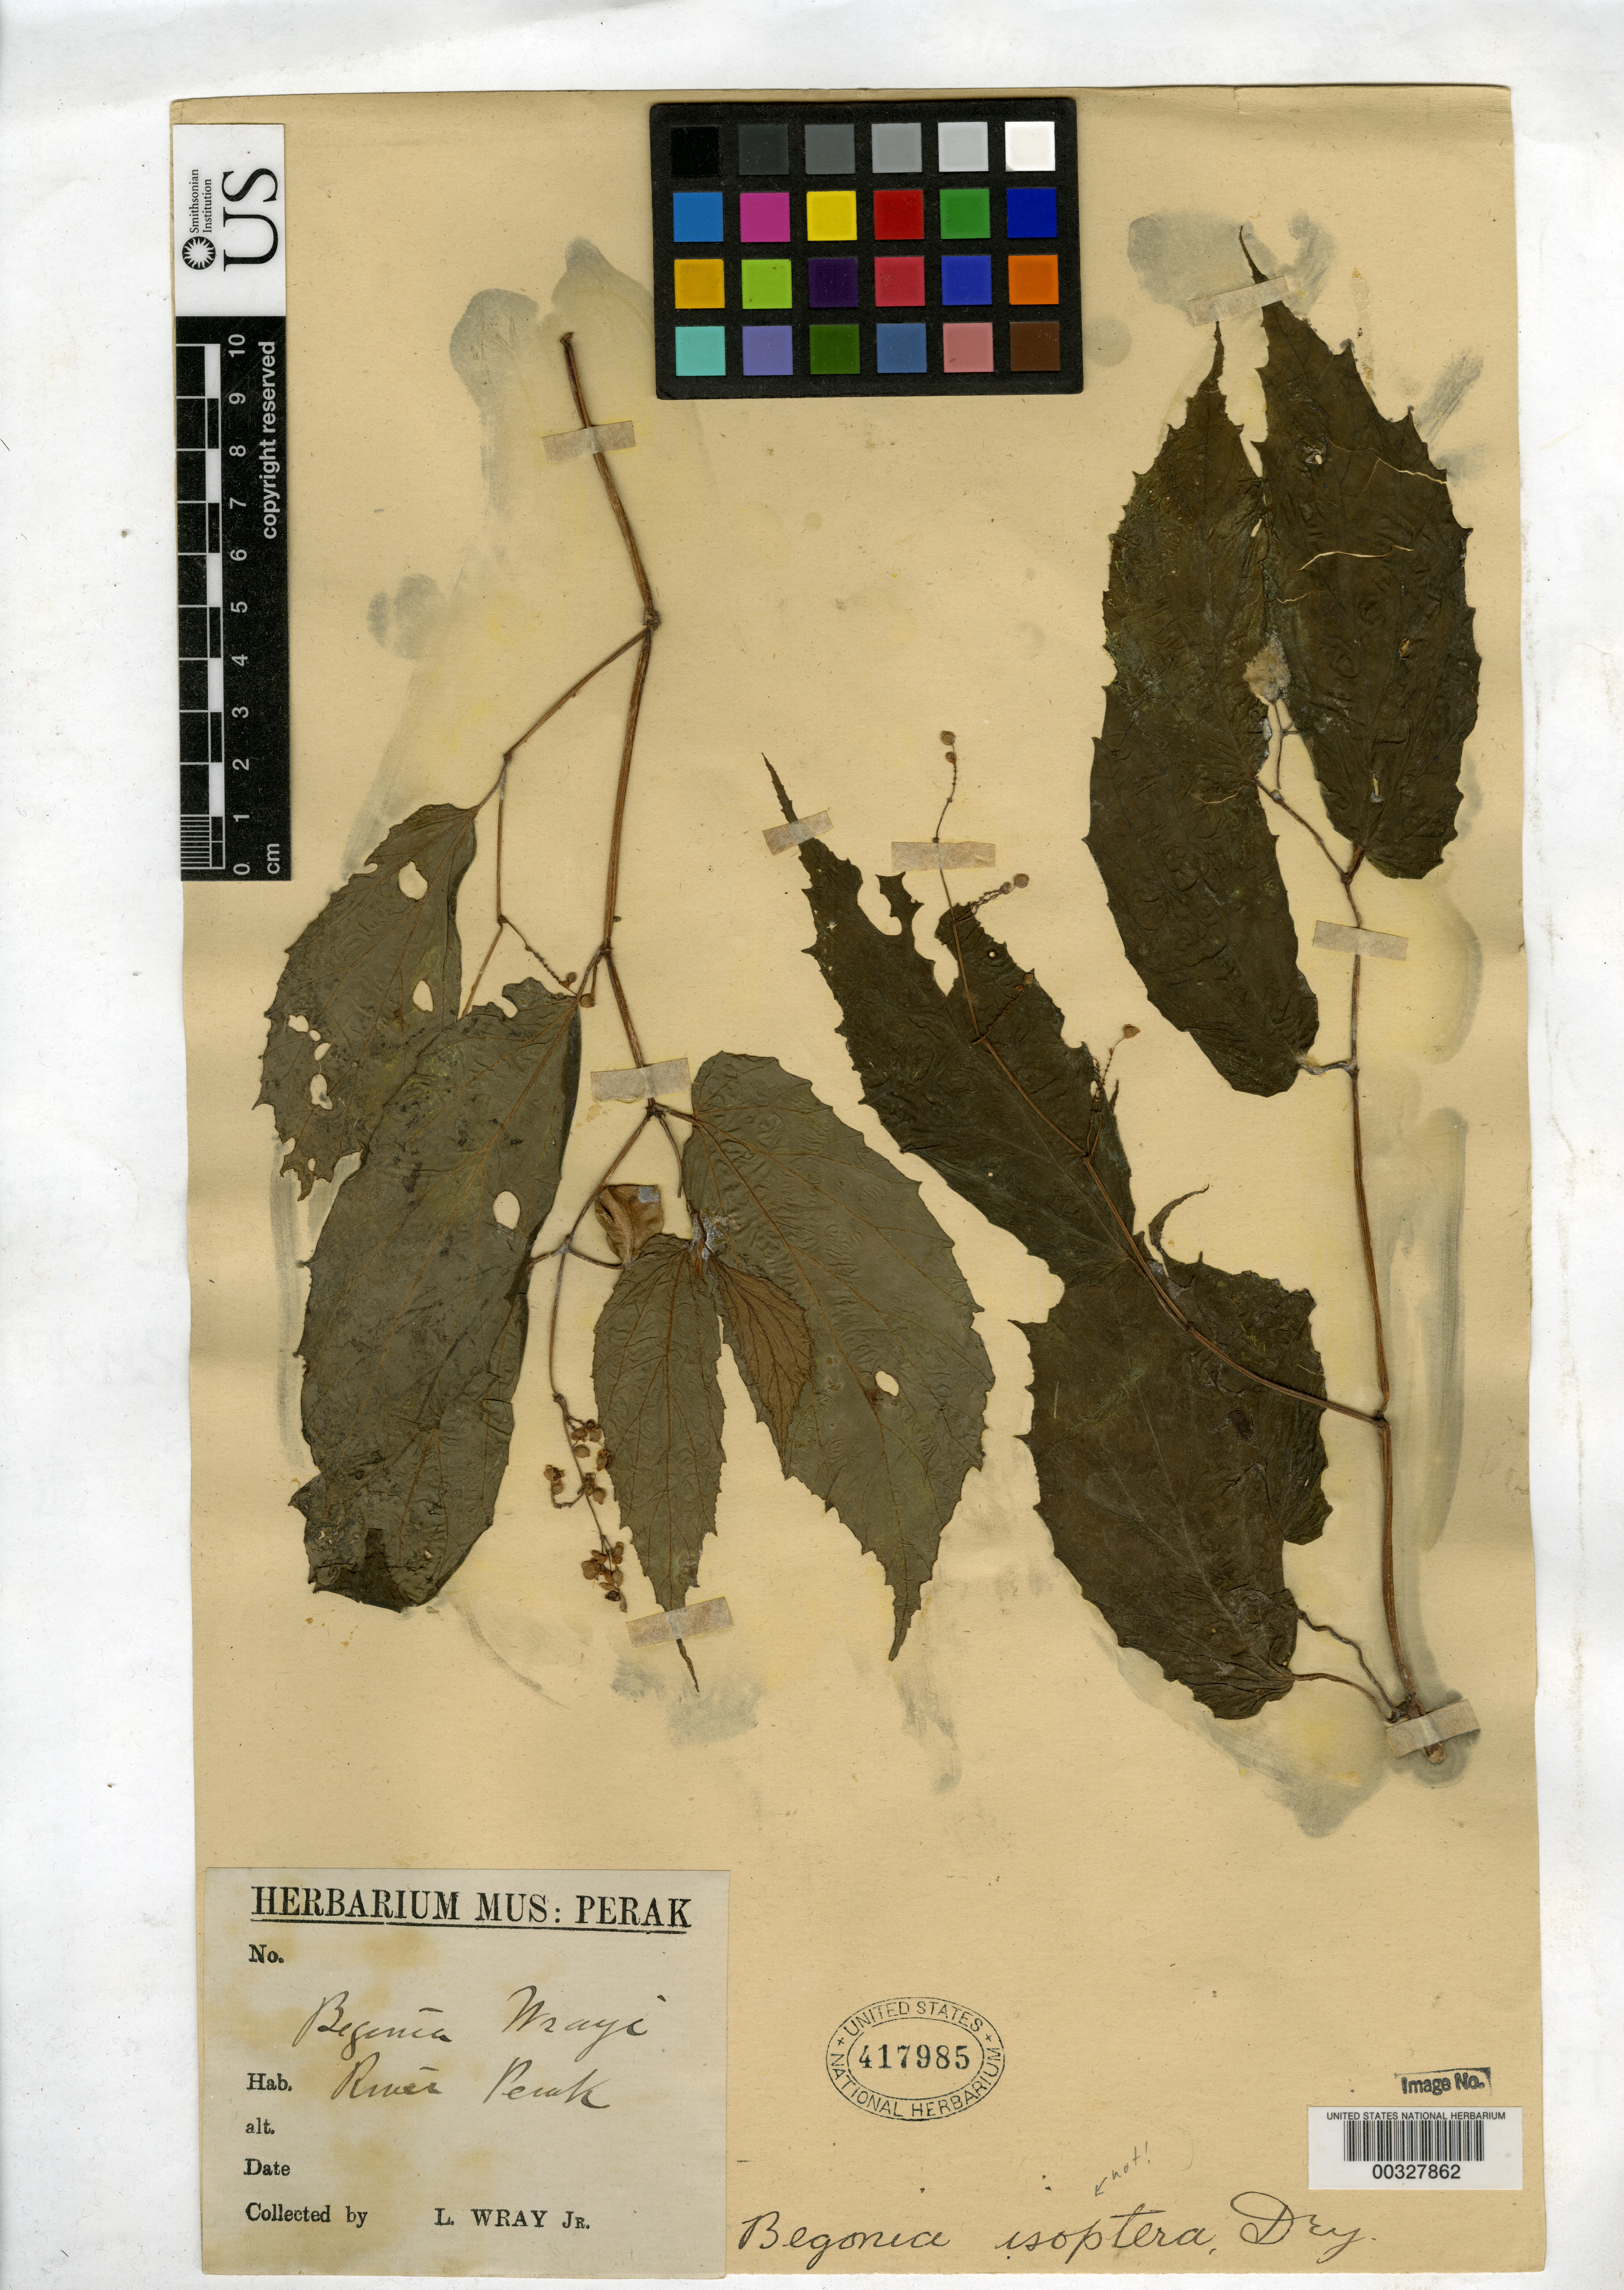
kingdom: Plantae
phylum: Tracheophyta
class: Magnoliopsida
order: Cucurbitales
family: Begoniaceae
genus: Begonia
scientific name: Begonia wrayi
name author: Hemsl.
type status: Possible Type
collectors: L. Wray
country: Malaysia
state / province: Perak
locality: River perak [Malay Peninsula]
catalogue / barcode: US 417985